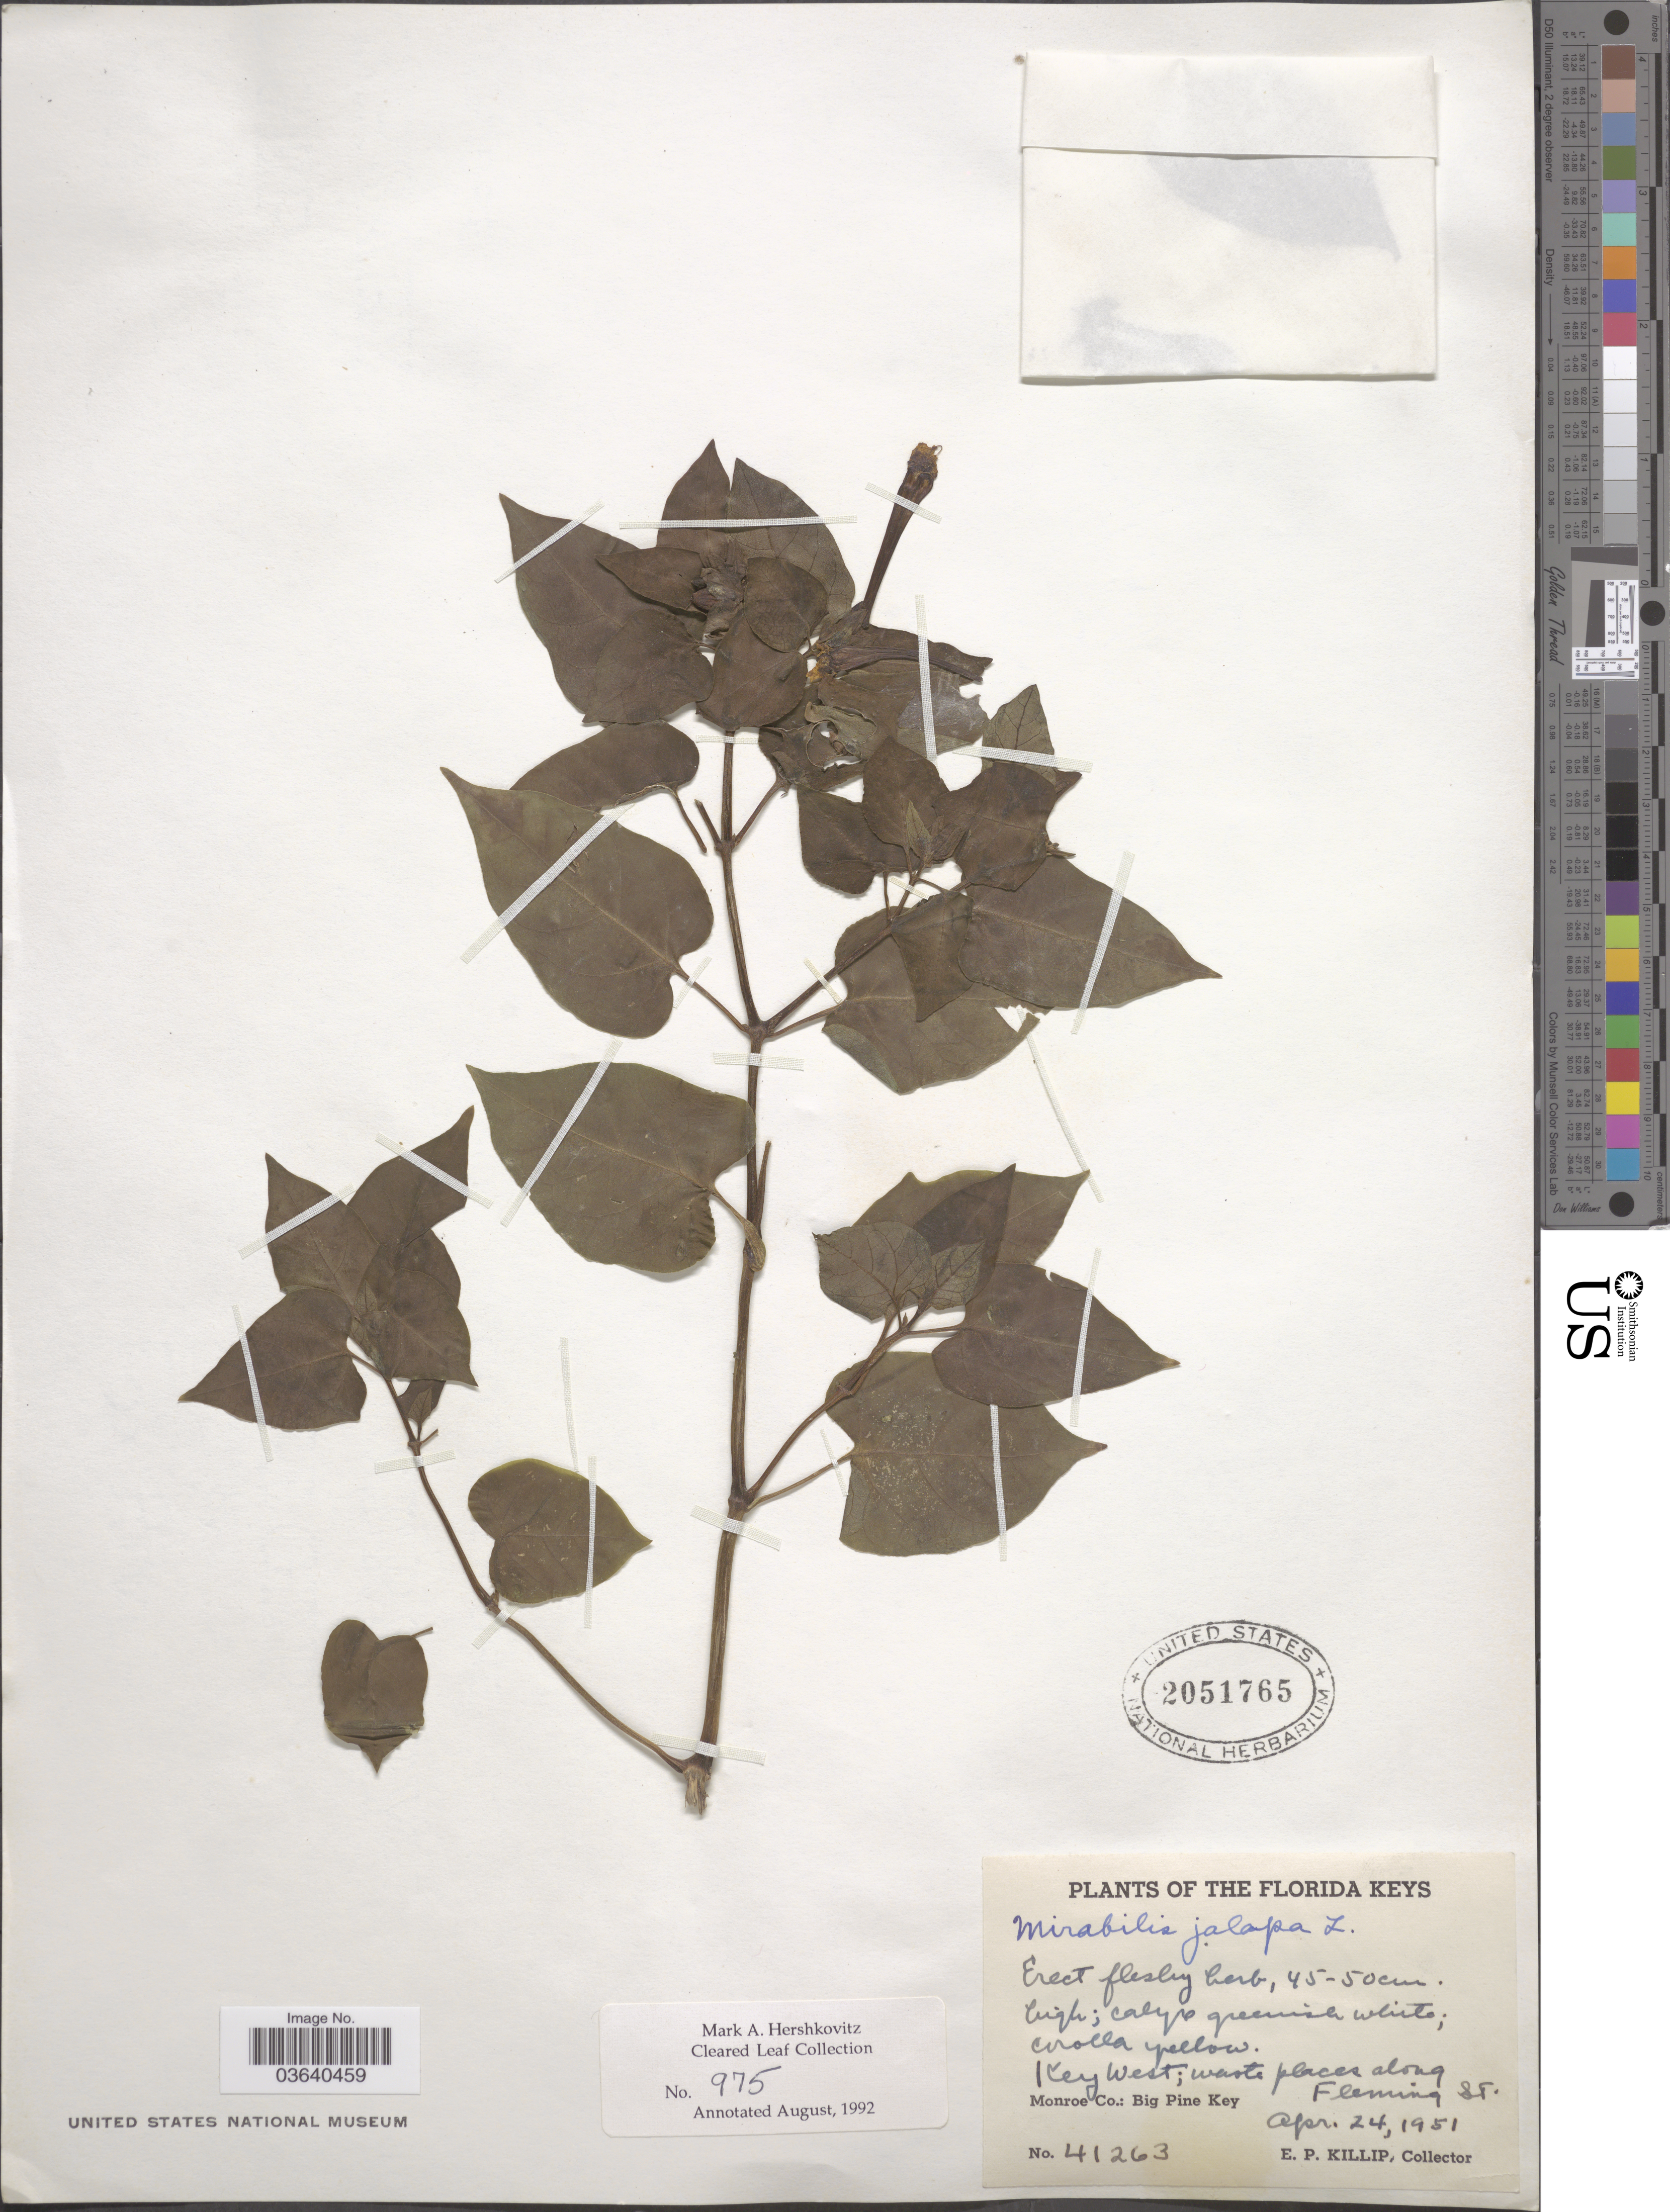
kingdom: Plantae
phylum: Tracheophyta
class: Magnoliopsida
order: Caryophyllales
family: Nyctaginaceae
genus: Mirabilis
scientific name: Mirabilis jalapa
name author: L.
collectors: E. P. Killip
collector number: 41263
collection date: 1951-04-24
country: United States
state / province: Florida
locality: The Florida Keys. Key West; waste places along Fleming St. Monroe Co.: Big Pine Key.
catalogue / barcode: US 2051765